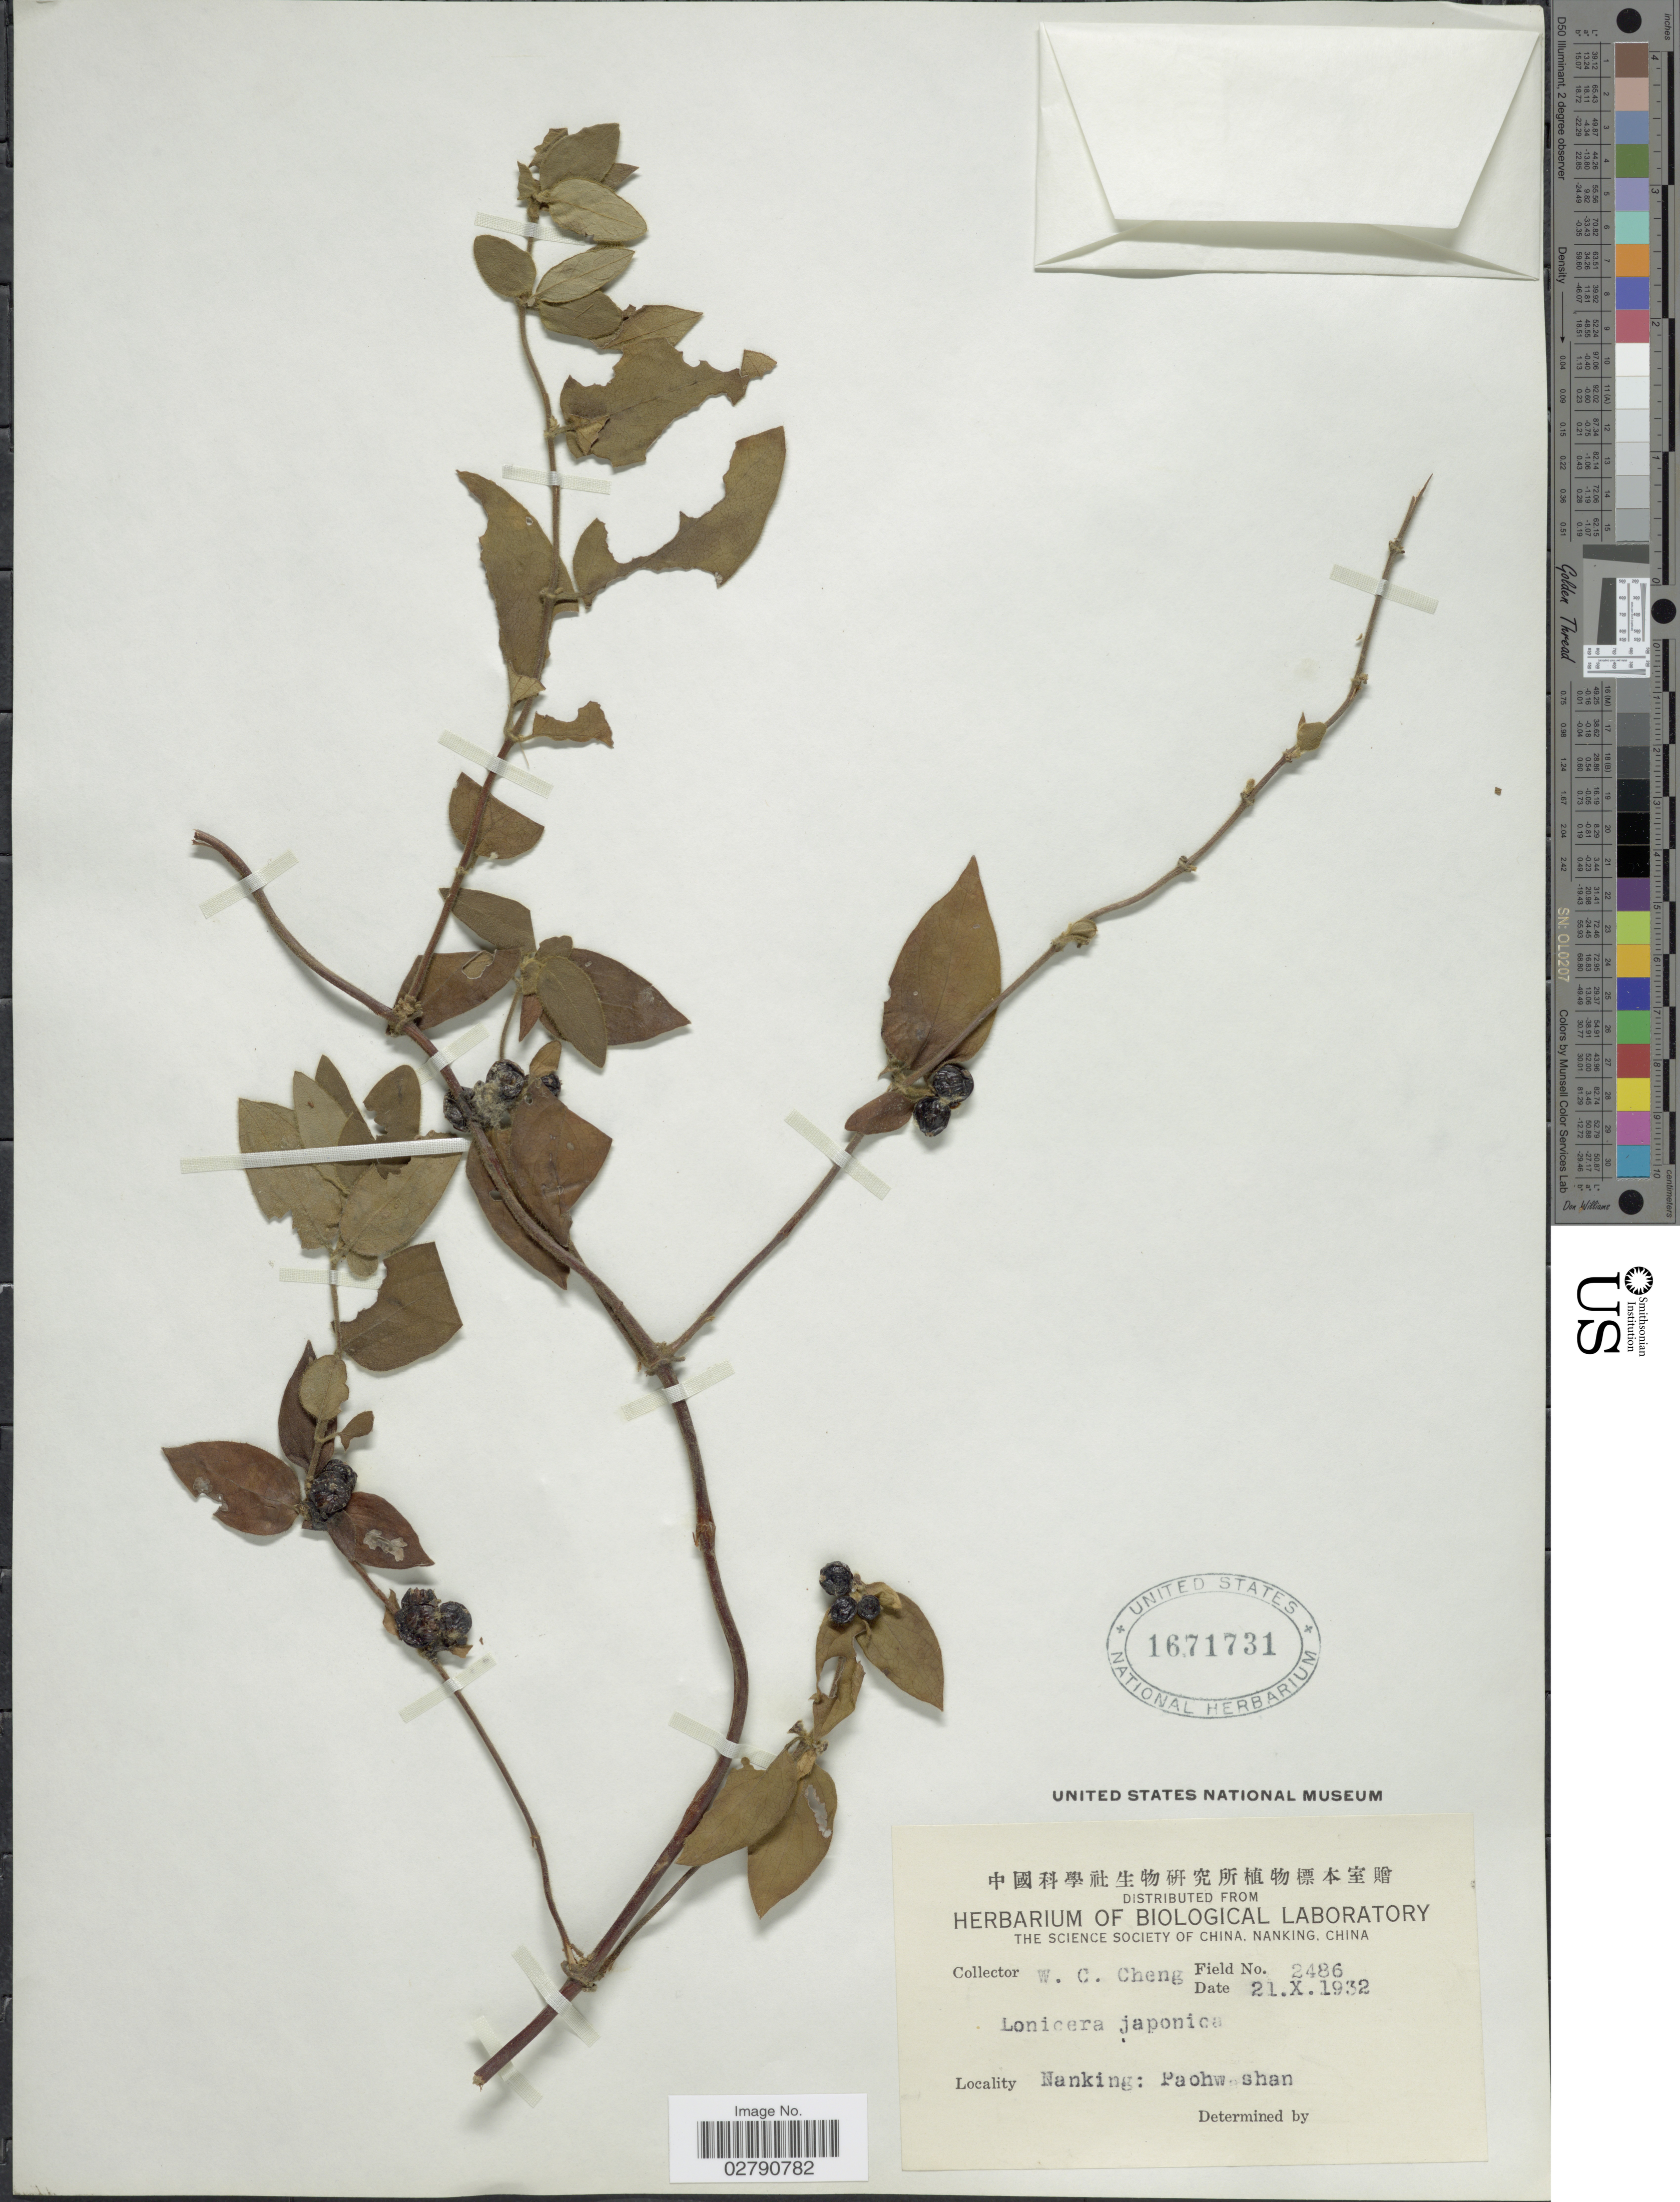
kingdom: Plantae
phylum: Tracheophyta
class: Magnoliopsida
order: Dipsacales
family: Caprifoliaceae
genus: Lonicera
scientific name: Lonicera japonica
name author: Thunb.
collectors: W. C. Cheng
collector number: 2486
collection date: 1932-10-21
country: China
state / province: Jiangsu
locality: Nanking: Paohw shan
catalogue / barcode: US 1671731